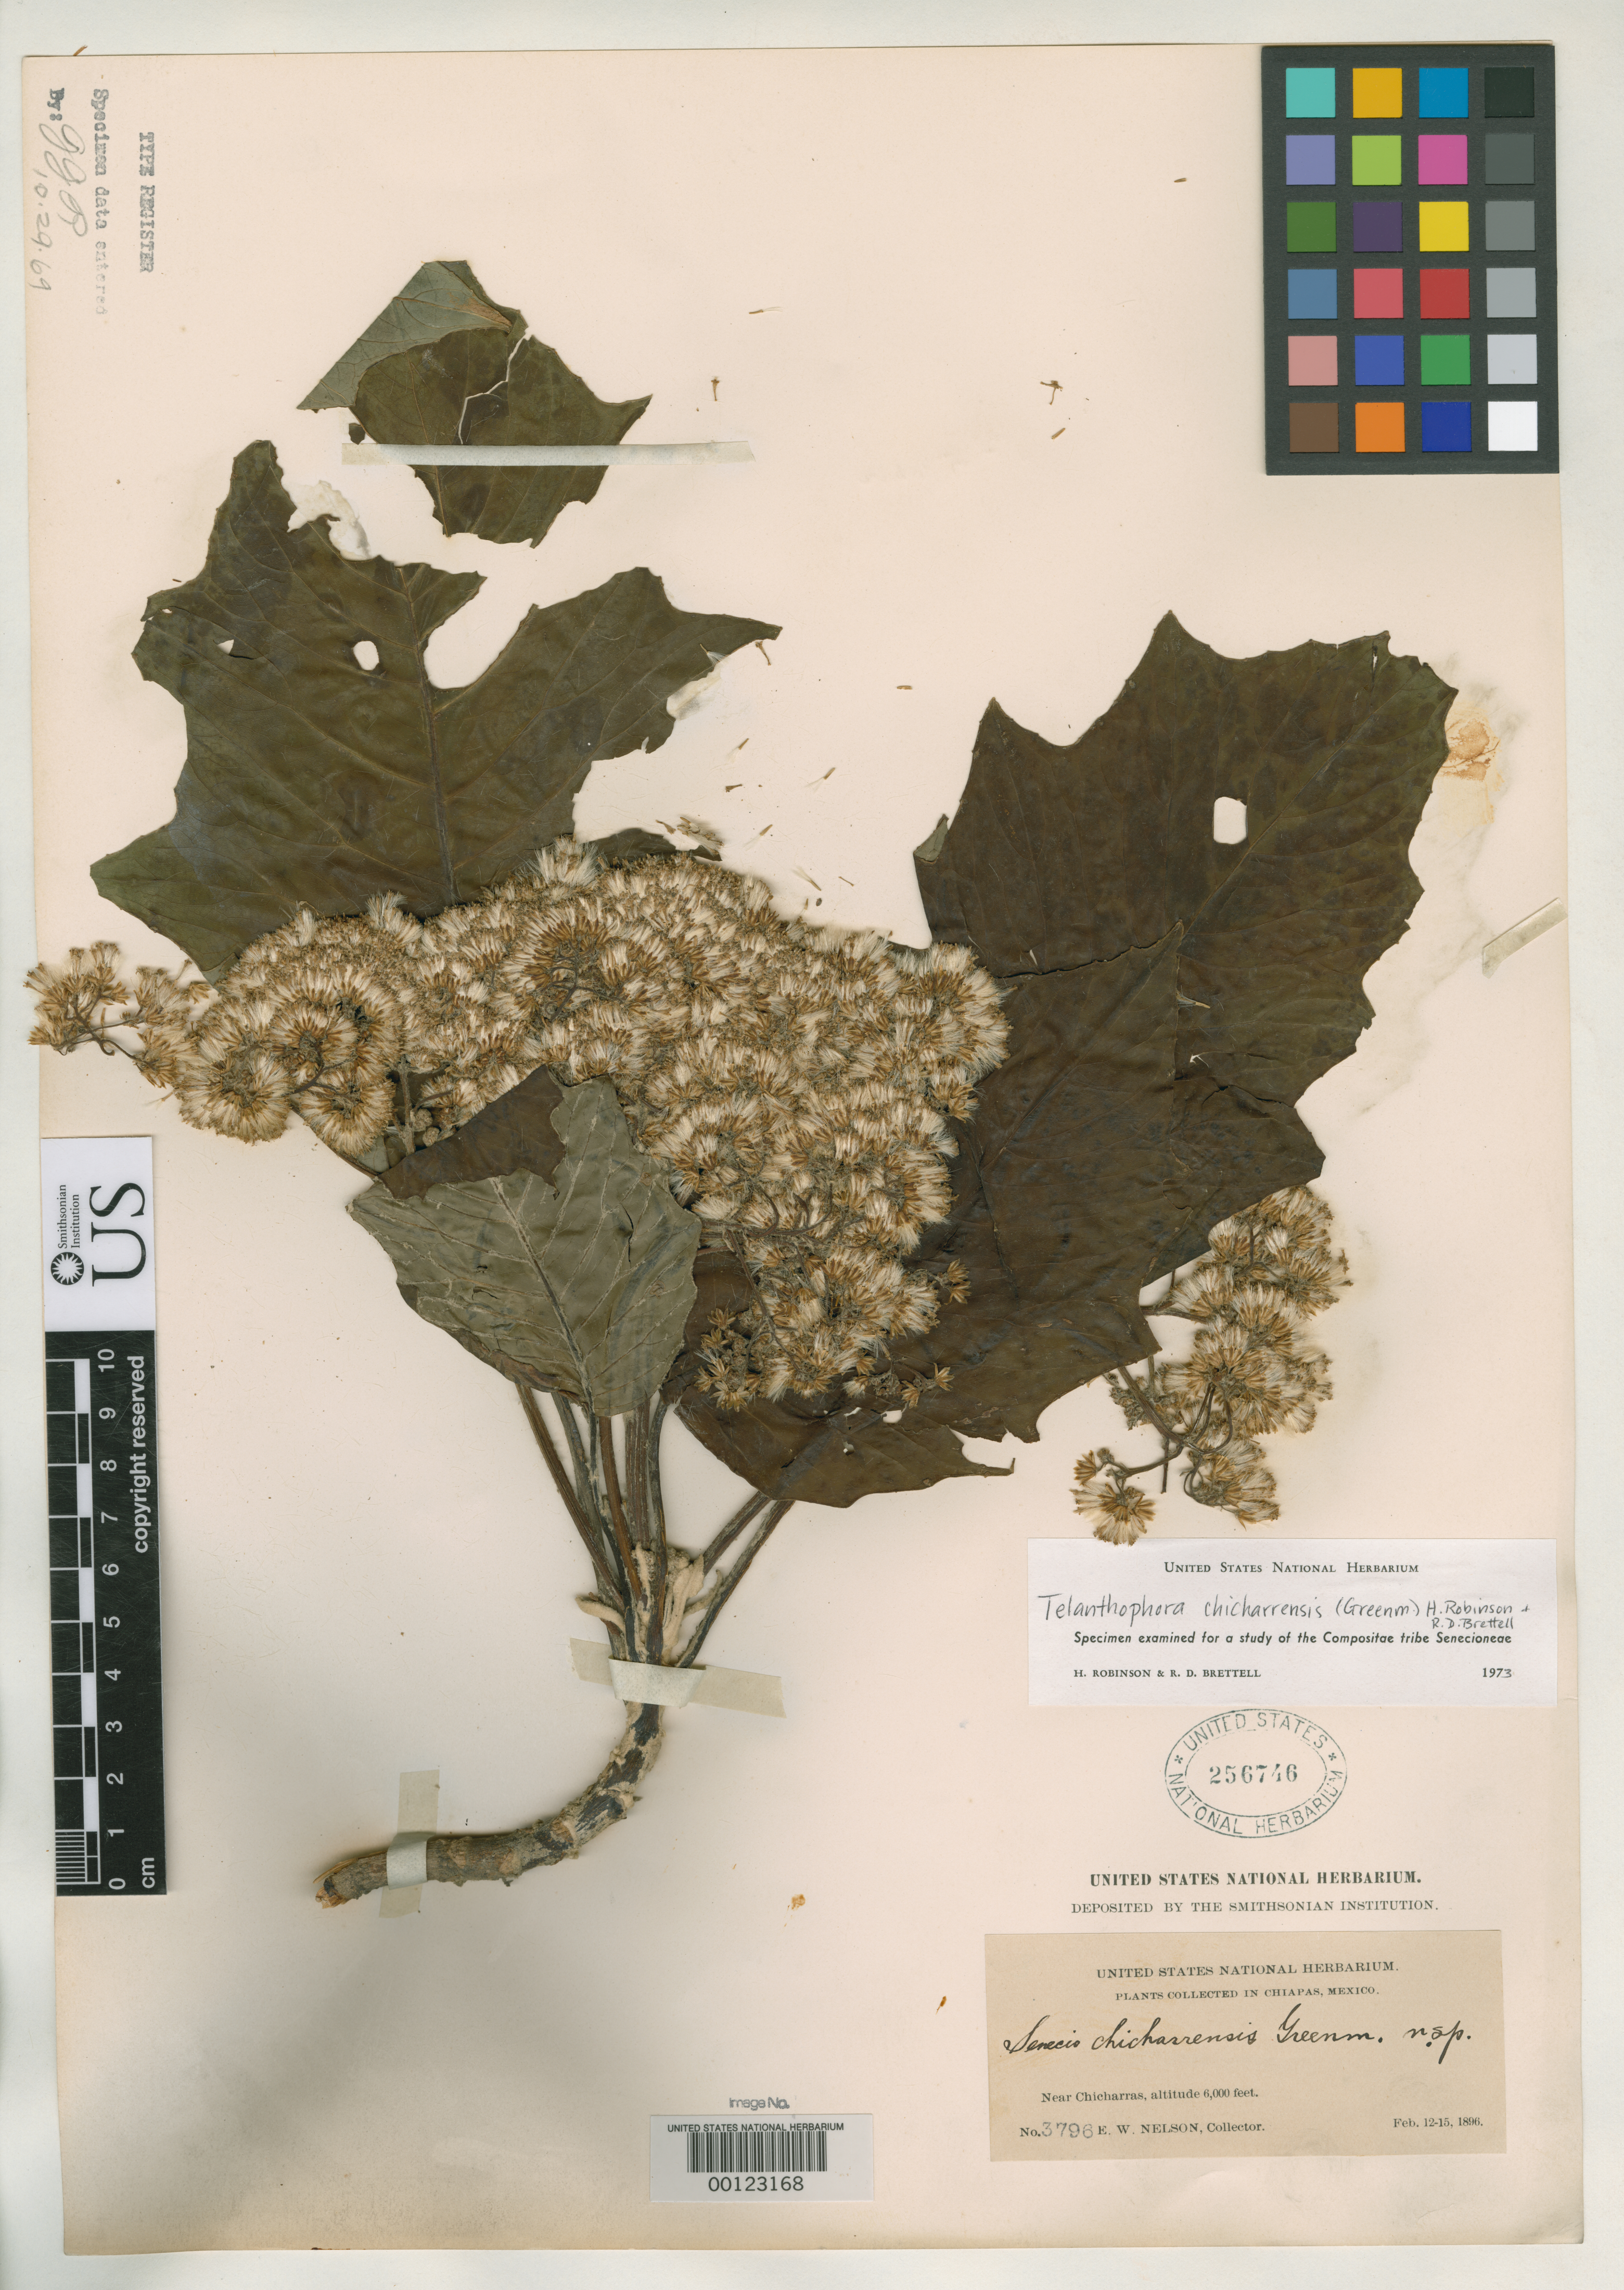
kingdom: Plantae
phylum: Tracheophyta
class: Magnoliopsida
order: Asterales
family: Asteraceae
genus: Senecio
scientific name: Senecio chicharrensis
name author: Greenm.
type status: Type Collection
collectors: E. W. Nelson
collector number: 3796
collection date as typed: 12 Feb 1896 to 15 Feb 1896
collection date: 1896-02-12/1896-02-15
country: Mexico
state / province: Chiapas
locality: Near Chicharras.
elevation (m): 1830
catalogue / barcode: US 256746